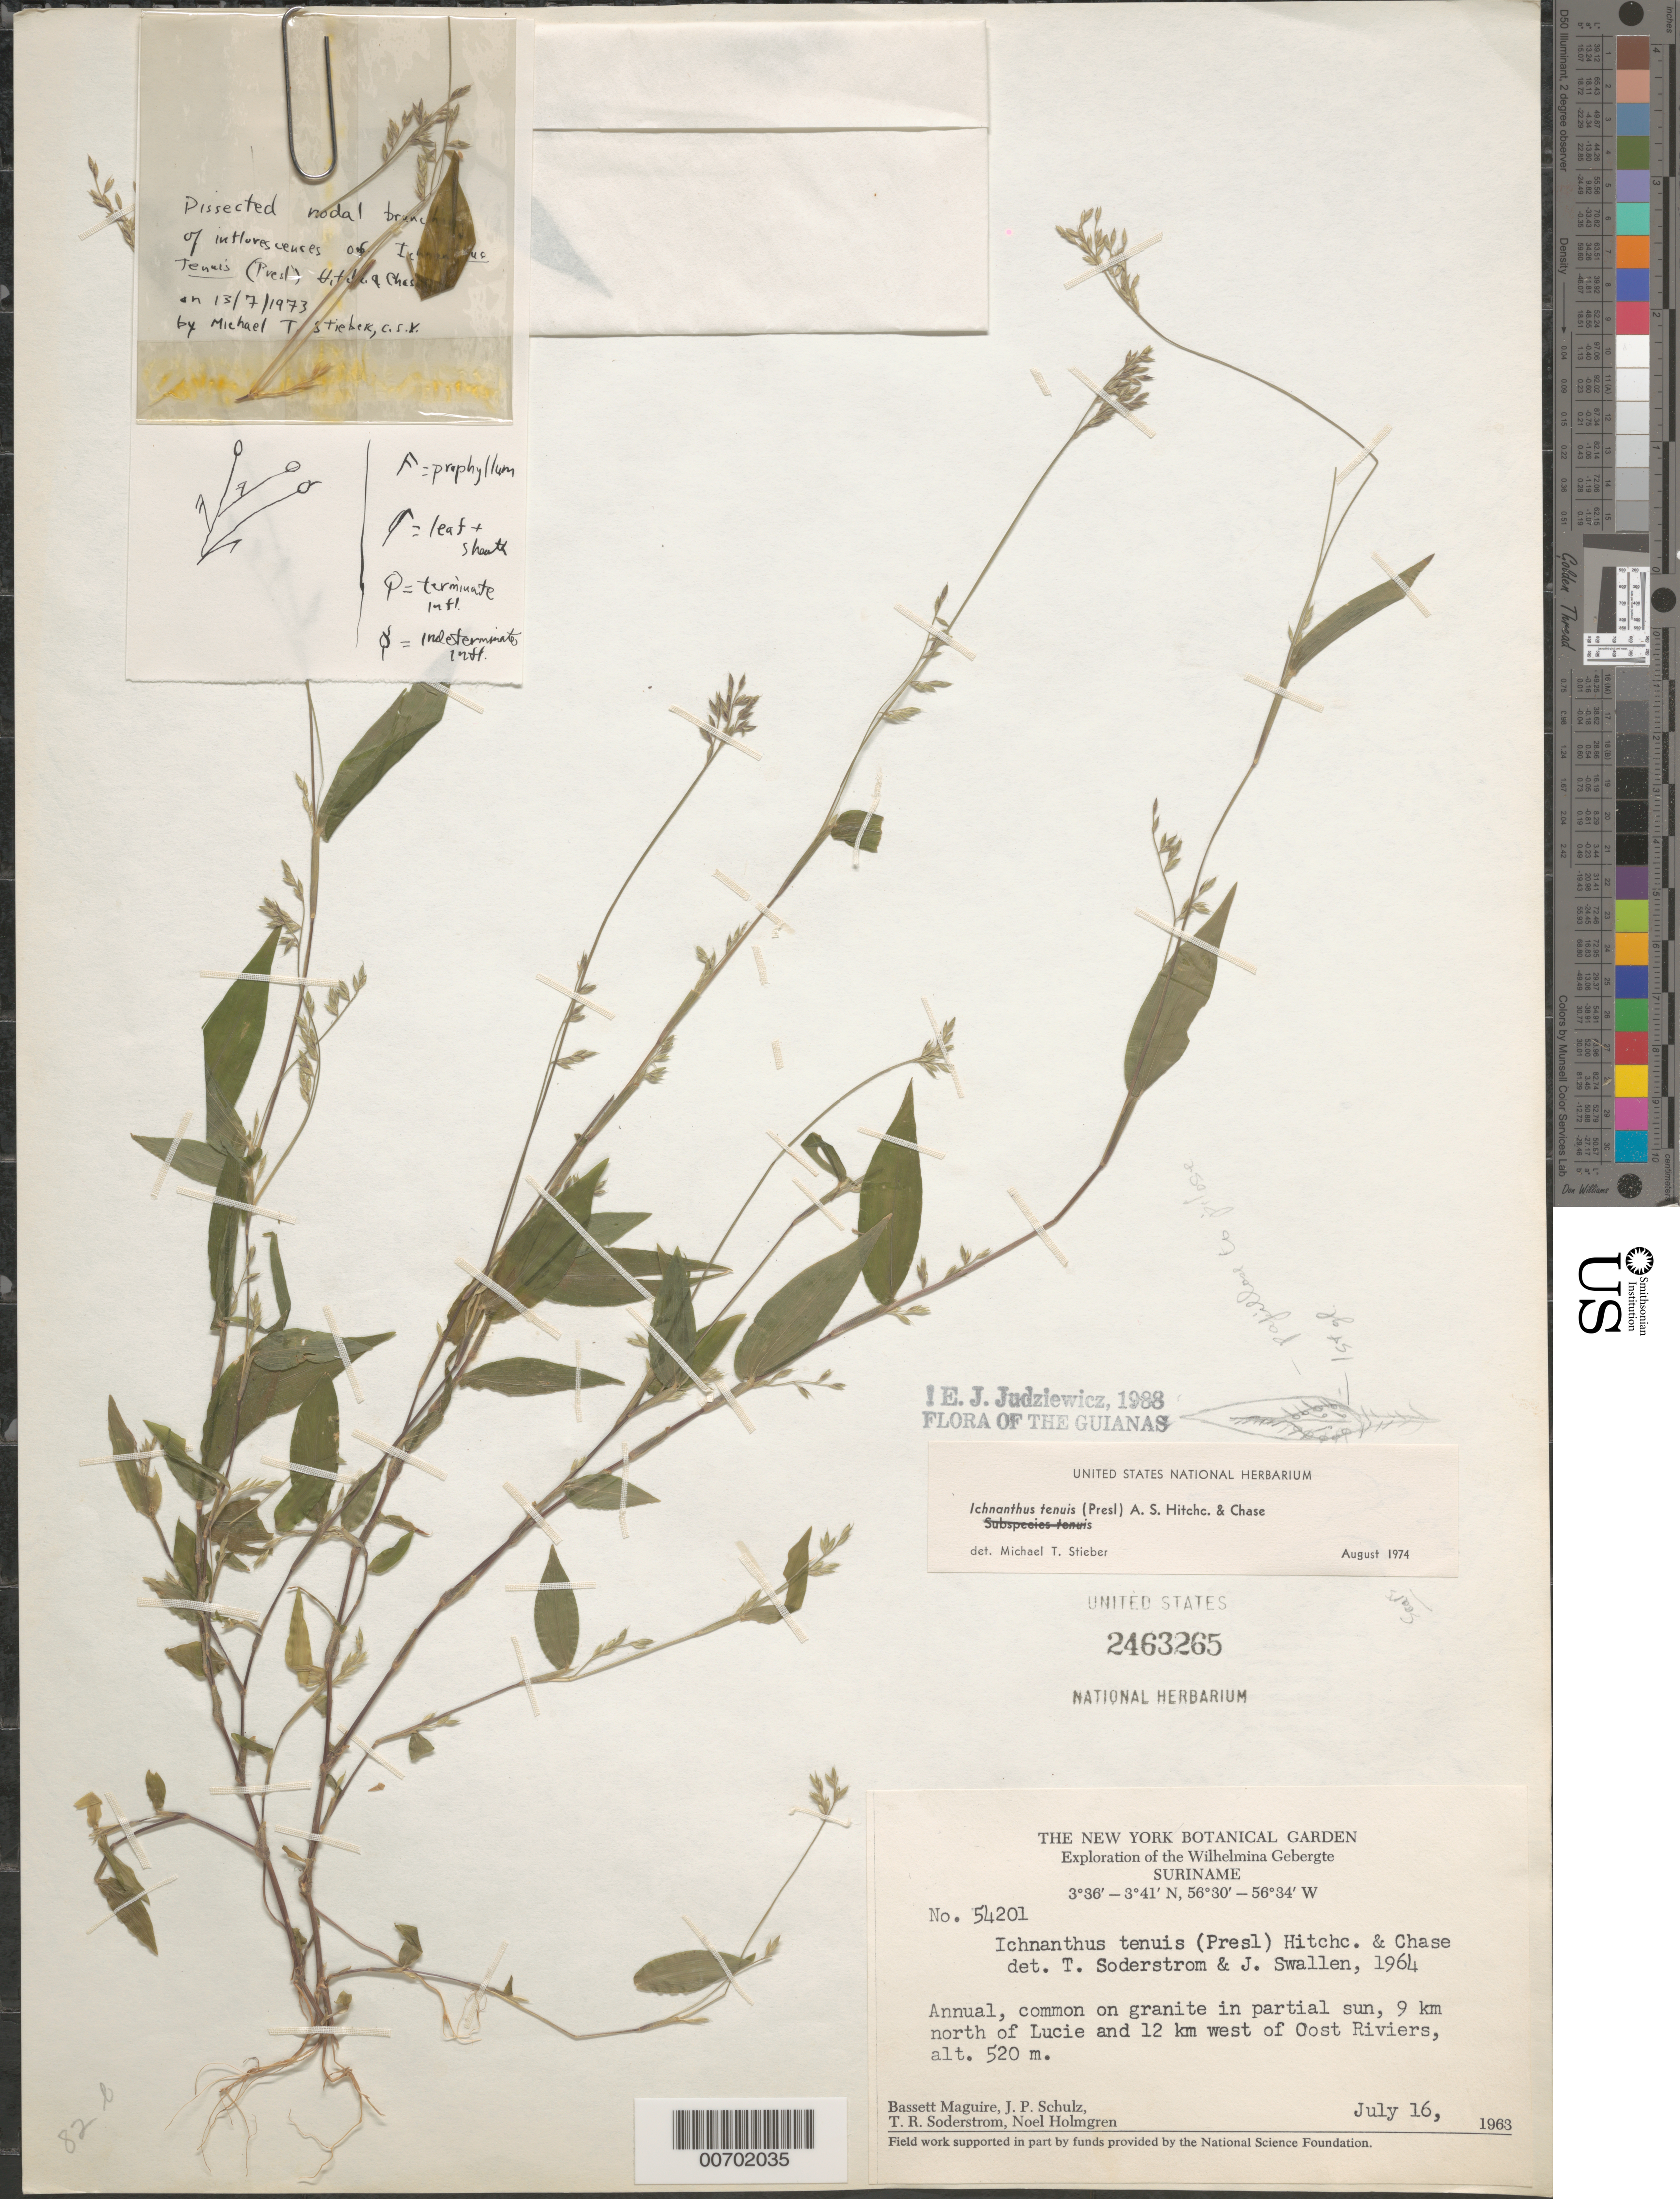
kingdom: Plantae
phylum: Tracheophyta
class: Liliopsida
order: Poales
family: Poaceae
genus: Ichnanthus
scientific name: Ichnanthus tenuis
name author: (J. Presl) Hitchc. & Chase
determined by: Allen, C. K.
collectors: B. Maguire, J. P. Schulz, T. R. Soderstrom & N. H. Holmgren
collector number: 54201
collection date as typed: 16-Jul-63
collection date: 1963-07-16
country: Suriname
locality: Lucie R., 9 km N of and 12 km W of Oost R., Wilhelmina Gebergte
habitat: Granite outcrop in partial sun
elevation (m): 520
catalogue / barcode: US 2463265